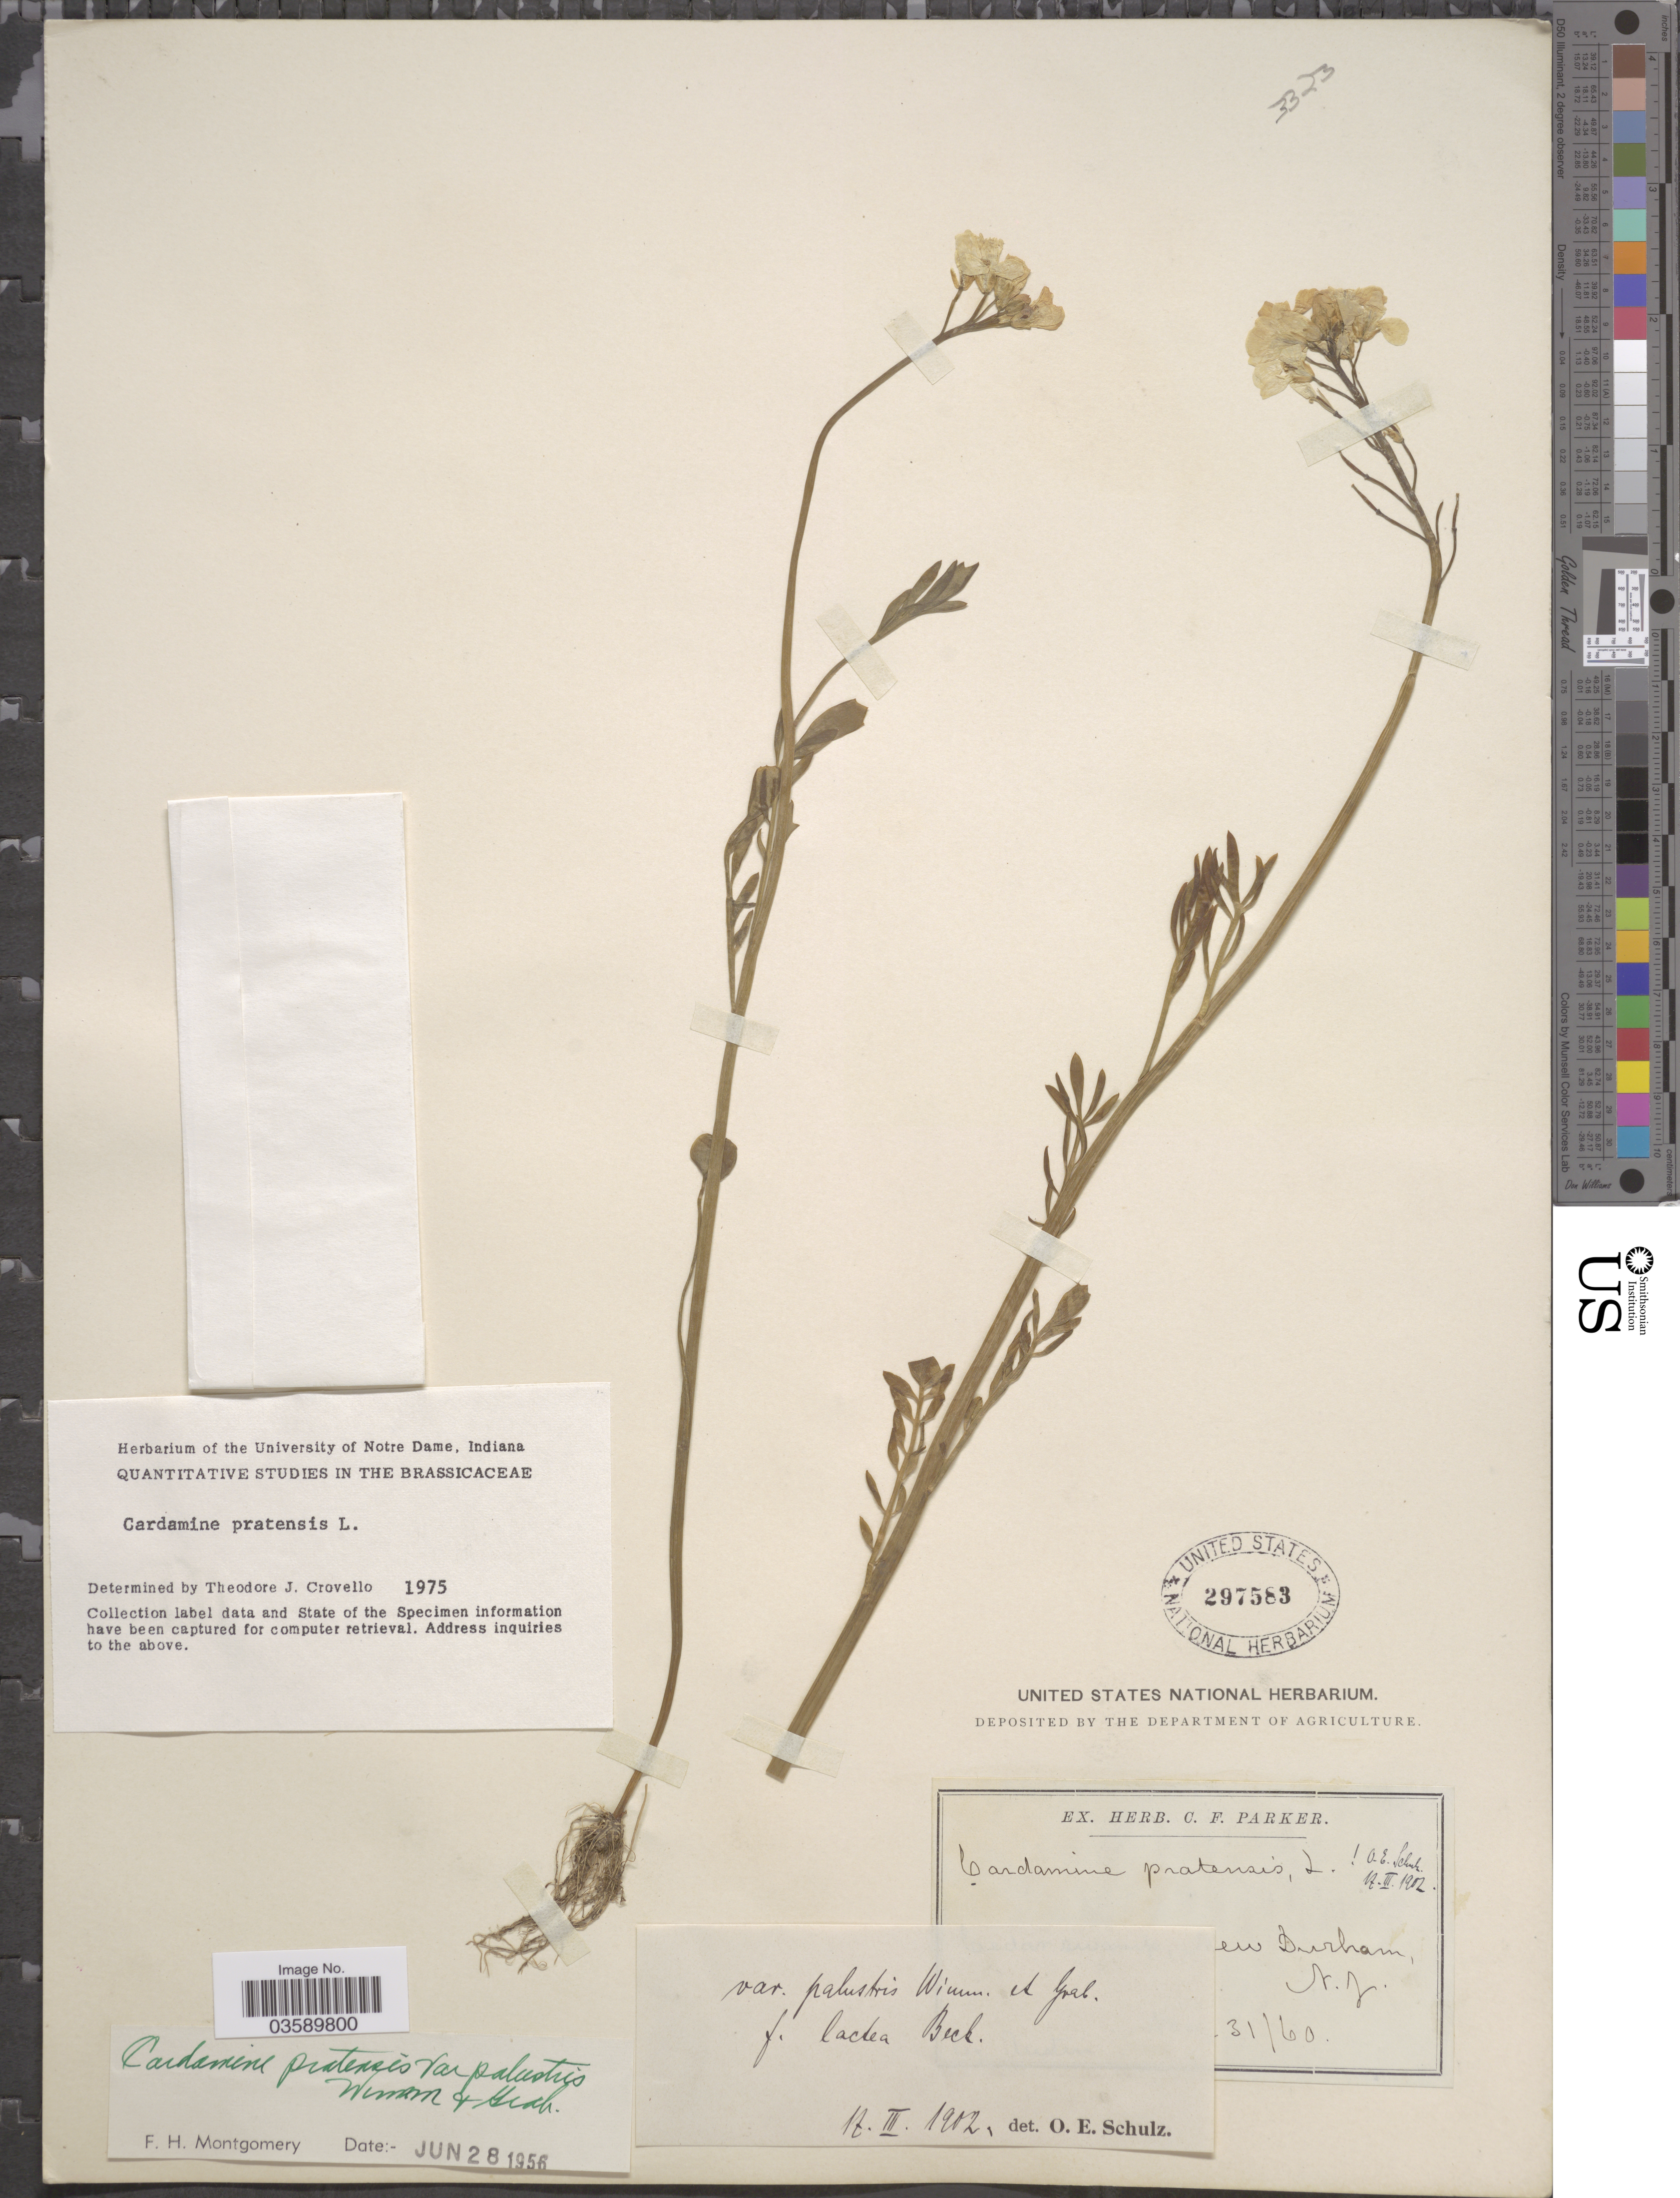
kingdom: Plantae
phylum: Tracheophyta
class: Magnoliopsida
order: Brassicales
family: Brassicaceae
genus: Cardamine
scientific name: Cardamine pratensis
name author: L.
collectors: Ex herb. C. F. Parker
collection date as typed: Transcribed d/m/y: 31/5/60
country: United States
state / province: New Jersey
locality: [illegible text]ew Durham.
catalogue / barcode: US 297583